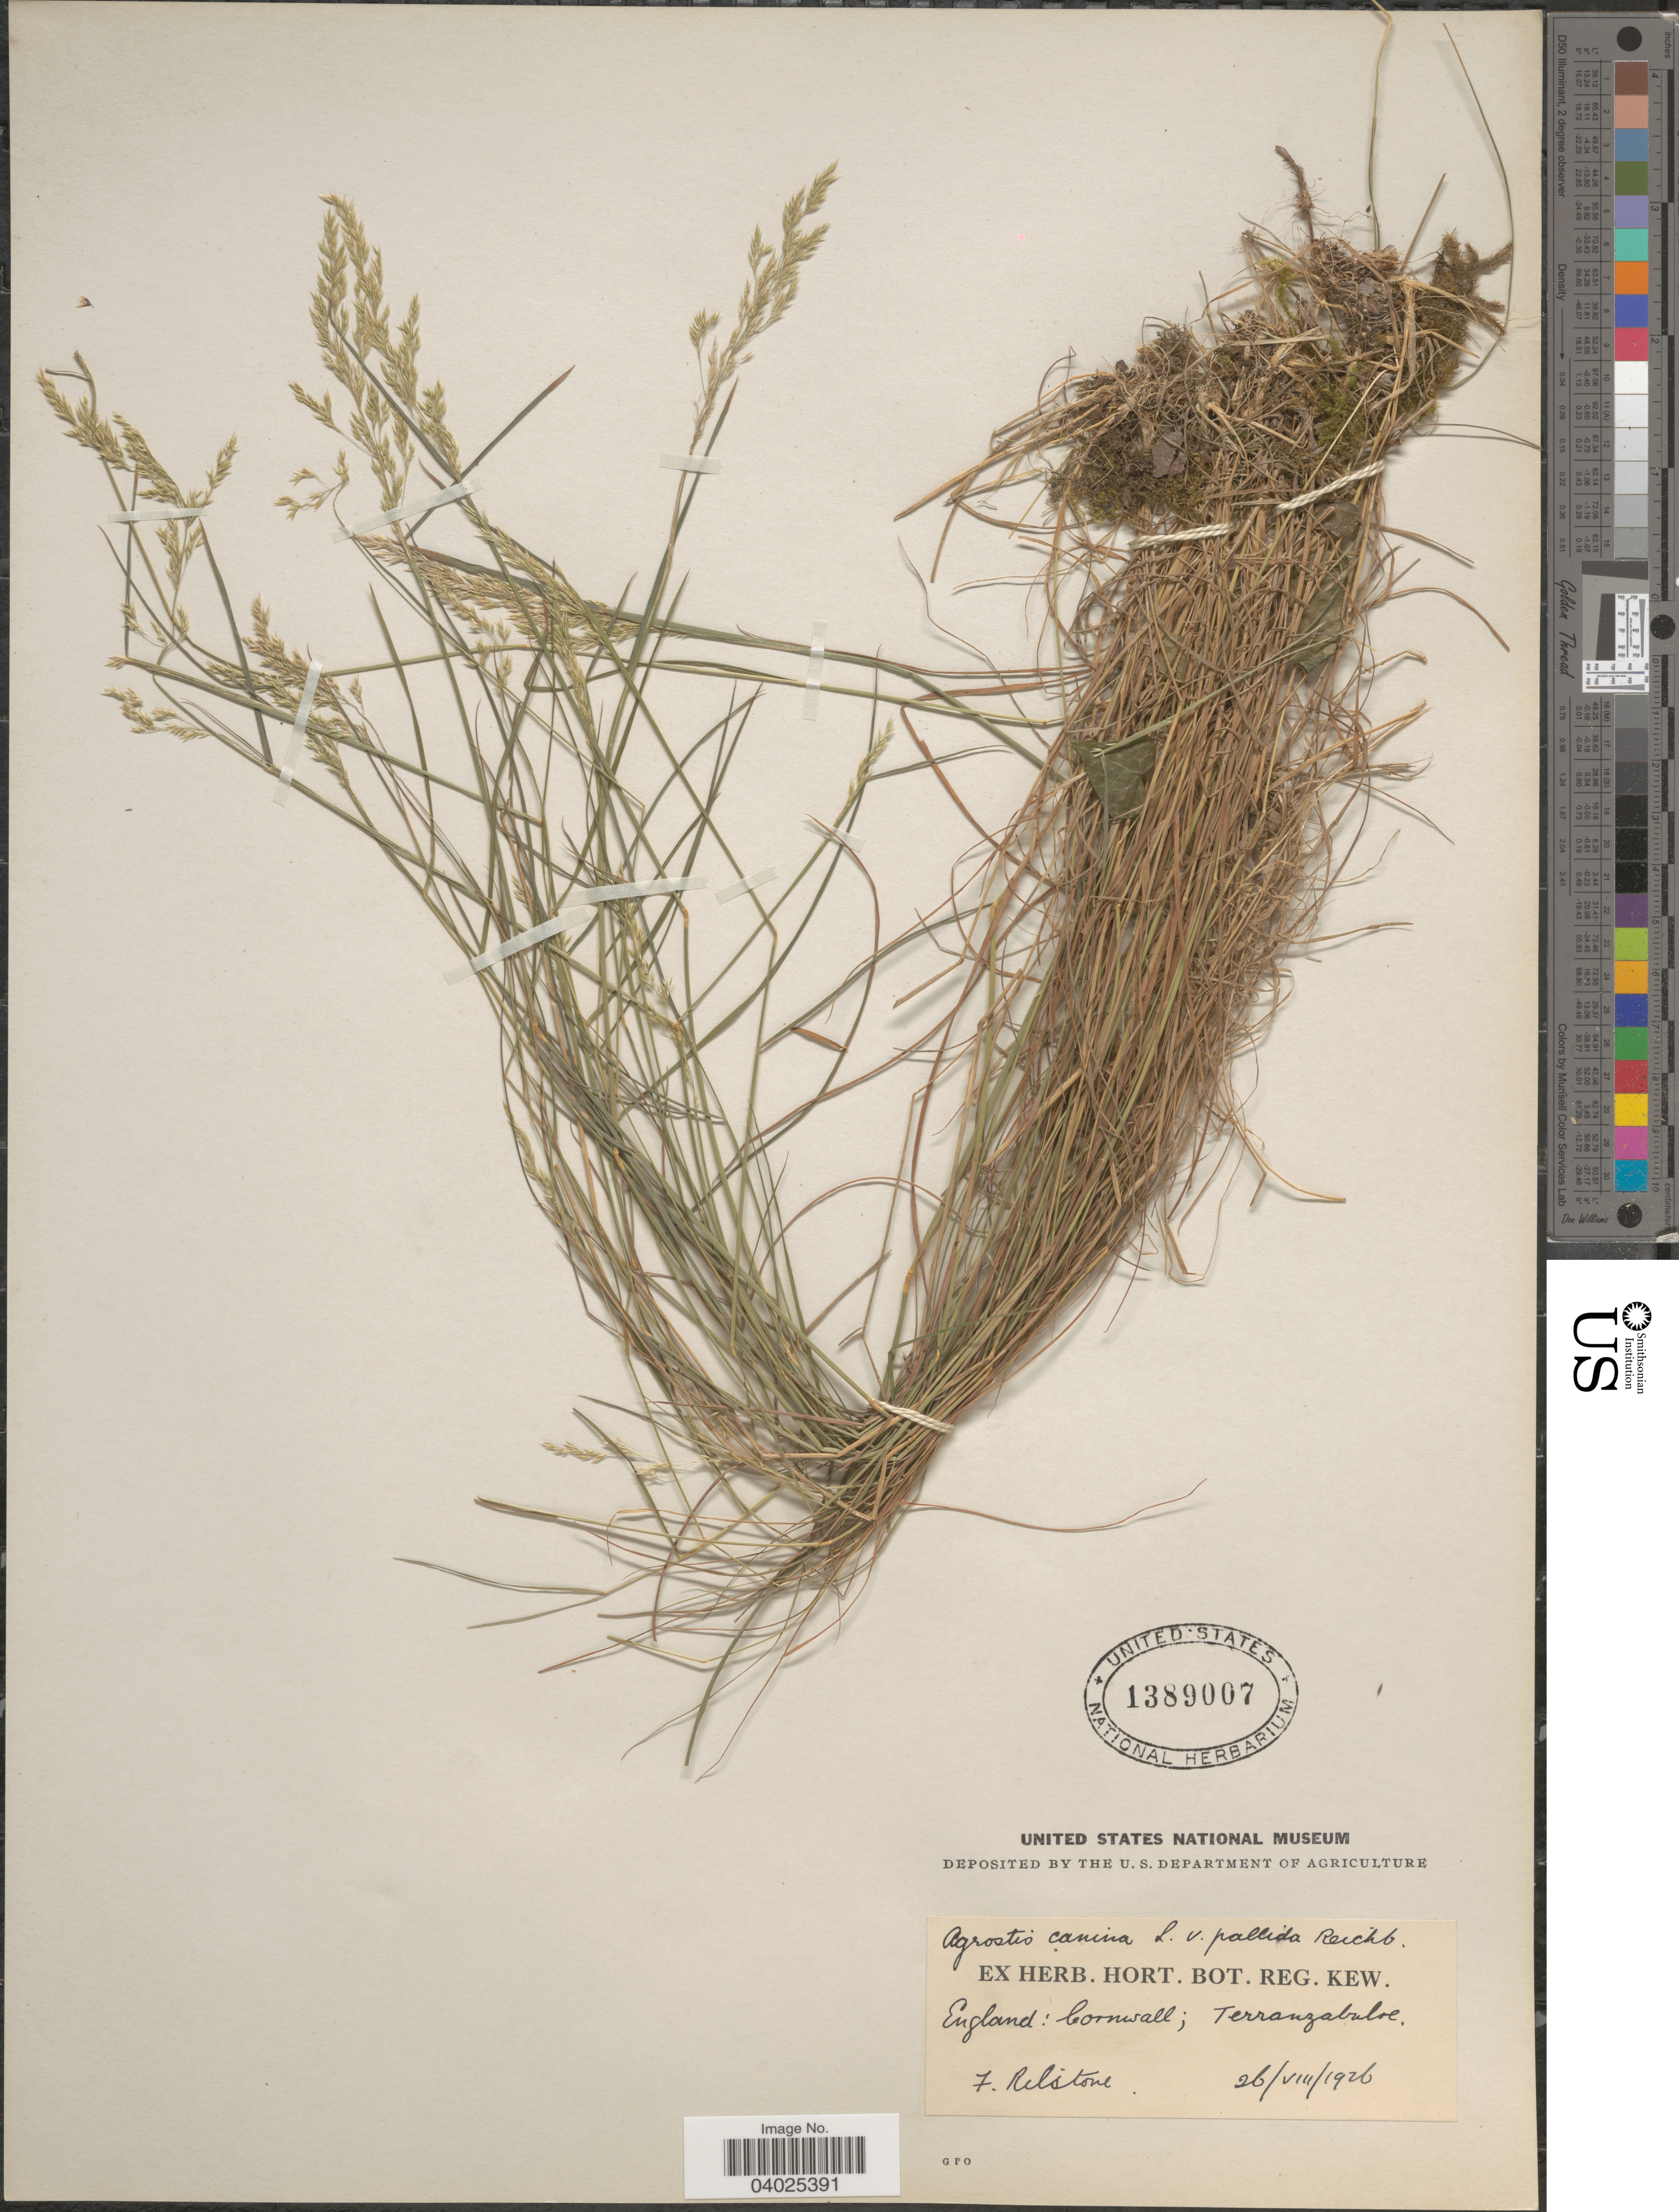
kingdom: Plantae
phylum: Tracheophyta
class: Liliopsida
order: Poales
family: Poaceae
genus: Agrostis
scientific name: Agrostis canina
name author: L.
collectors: F.Rilstone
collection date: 1926-08-26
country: United Kingdom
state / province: England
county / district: Cornwall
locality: Cornwall; Perranzabuloe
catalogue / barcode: US 1389007